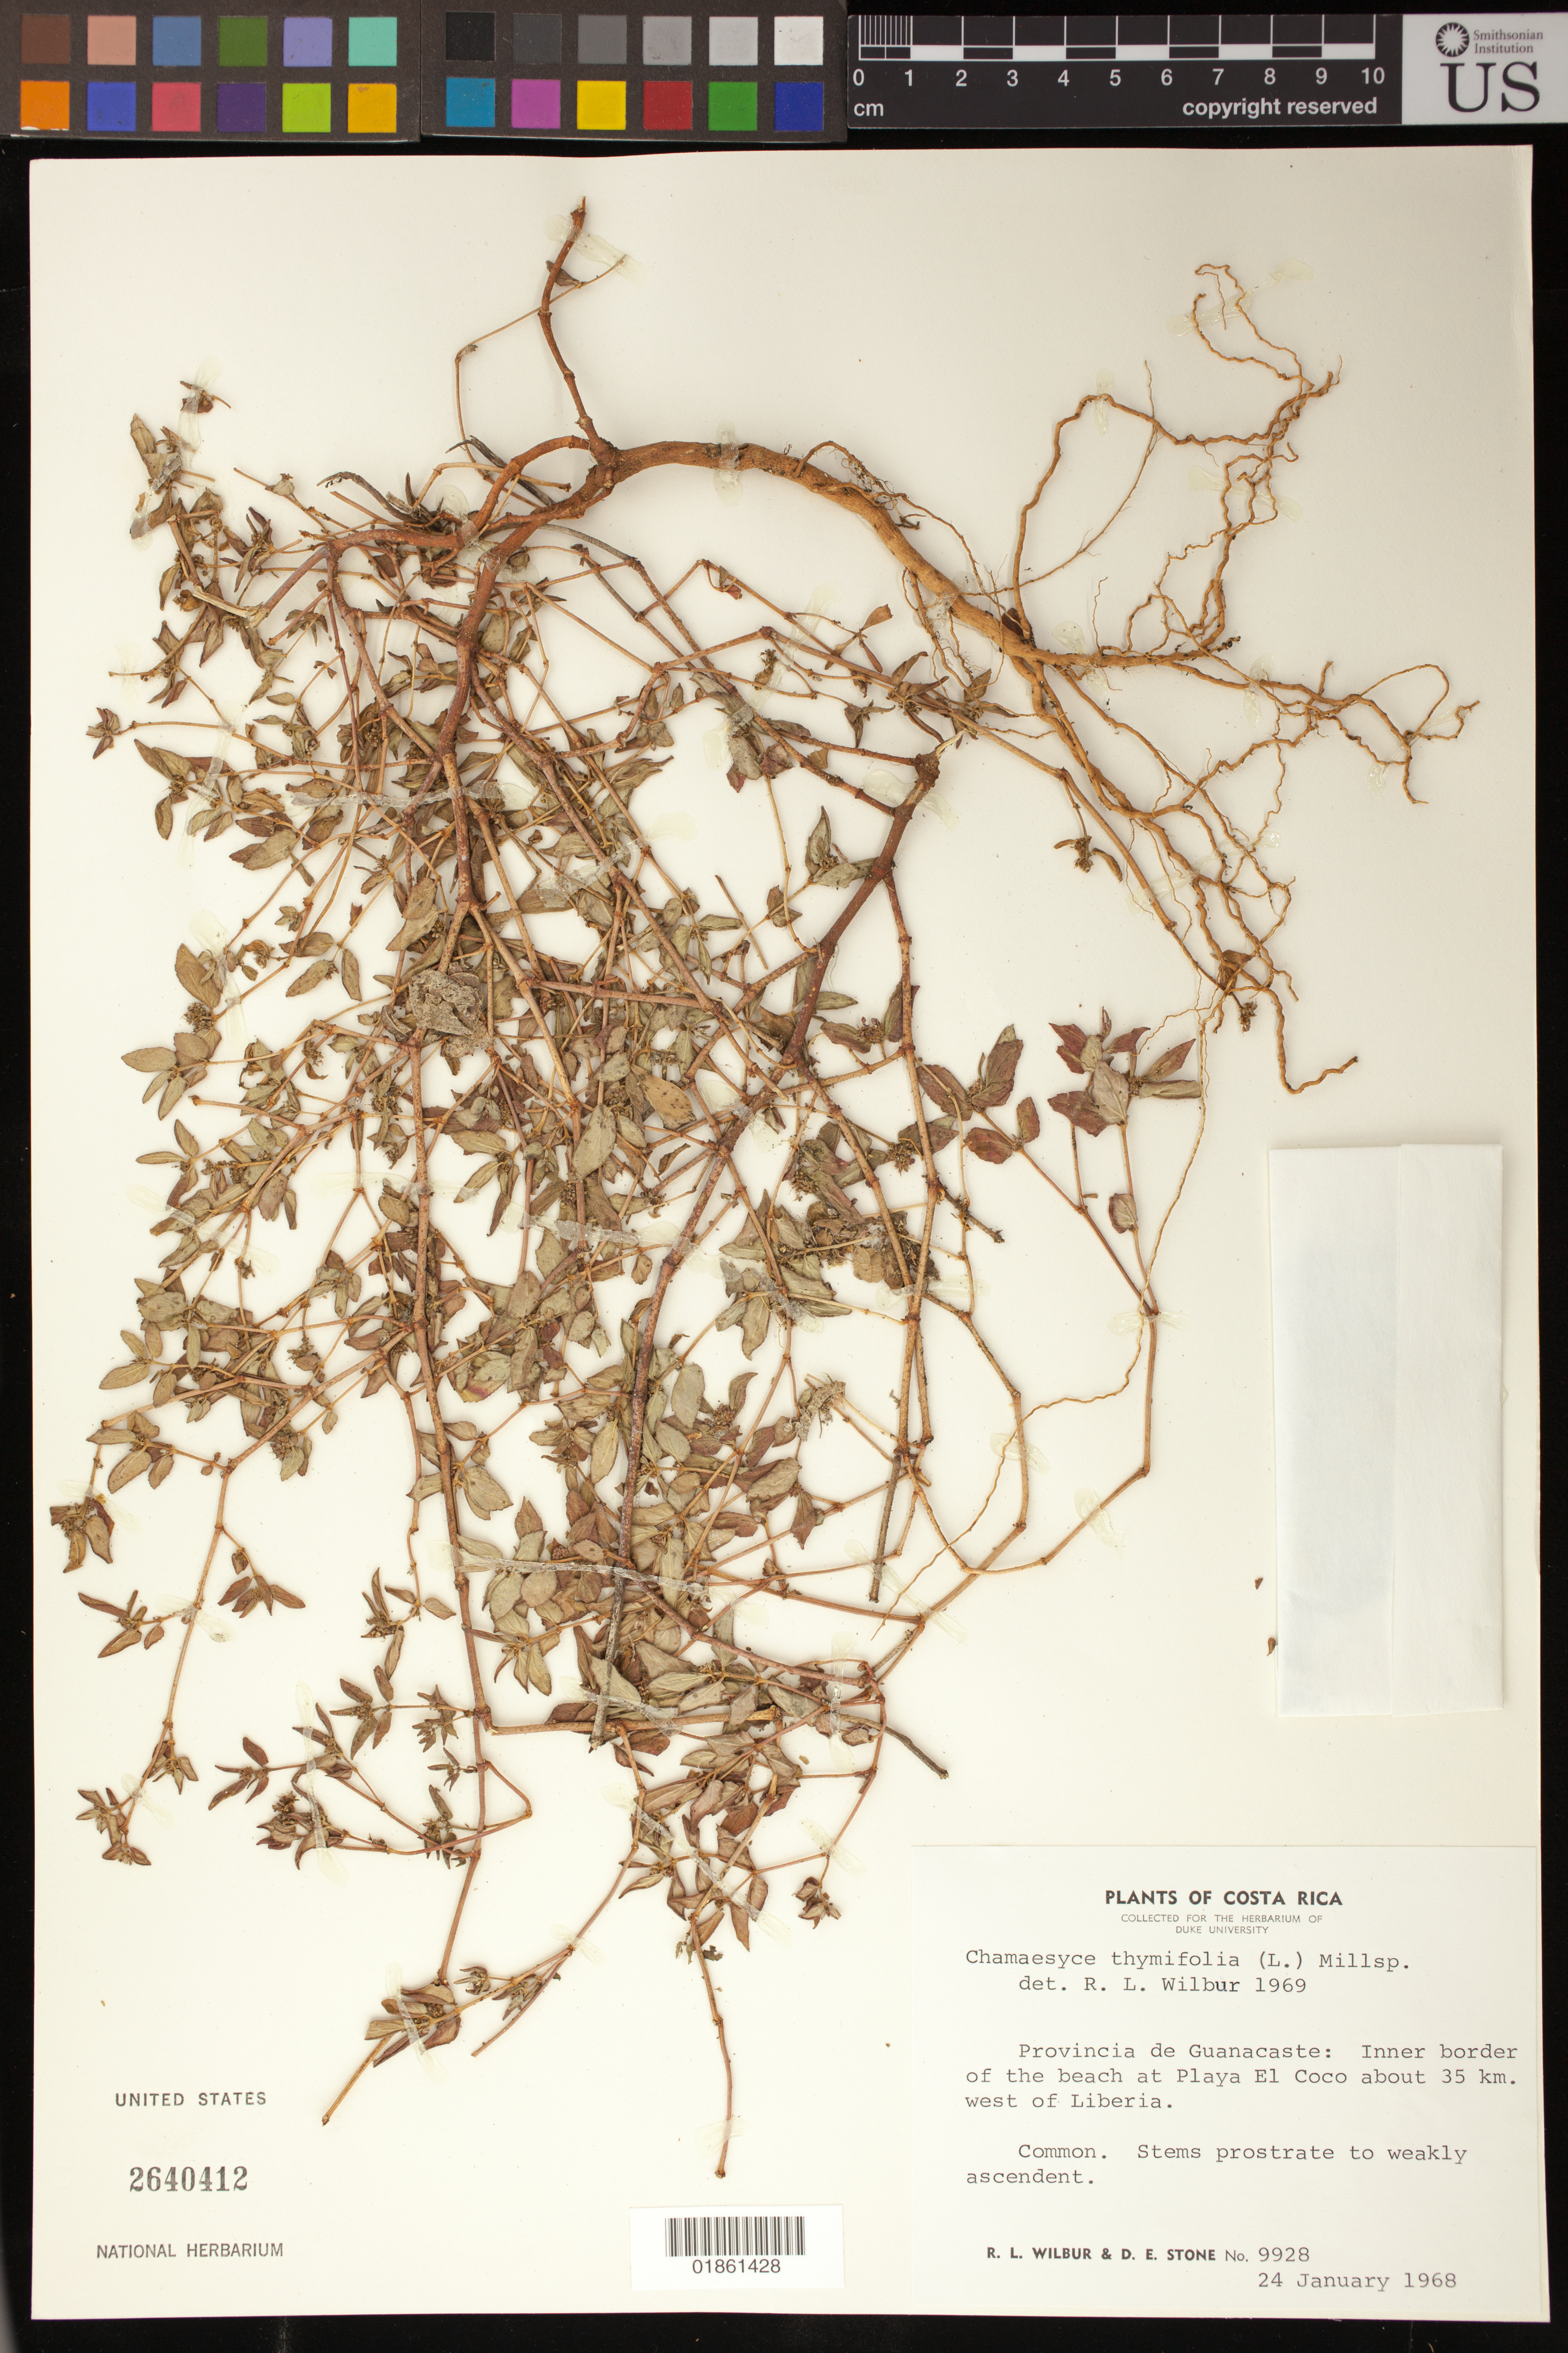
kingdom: Plantae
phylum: Tracheophyta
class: Magnoliopsida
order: Malpighiales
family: Euphorbiaceae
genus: Euphorbia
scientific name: Euphorbia thymifolia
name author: L.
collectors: R. L. Wilbur & D. E. Stone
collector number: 9928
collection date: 1968-01-24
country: Costa Rica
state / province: Guanacaste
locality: Inner border of the beach at Playa El Coco about 35 km west of Liberia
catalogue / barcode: US 2640412